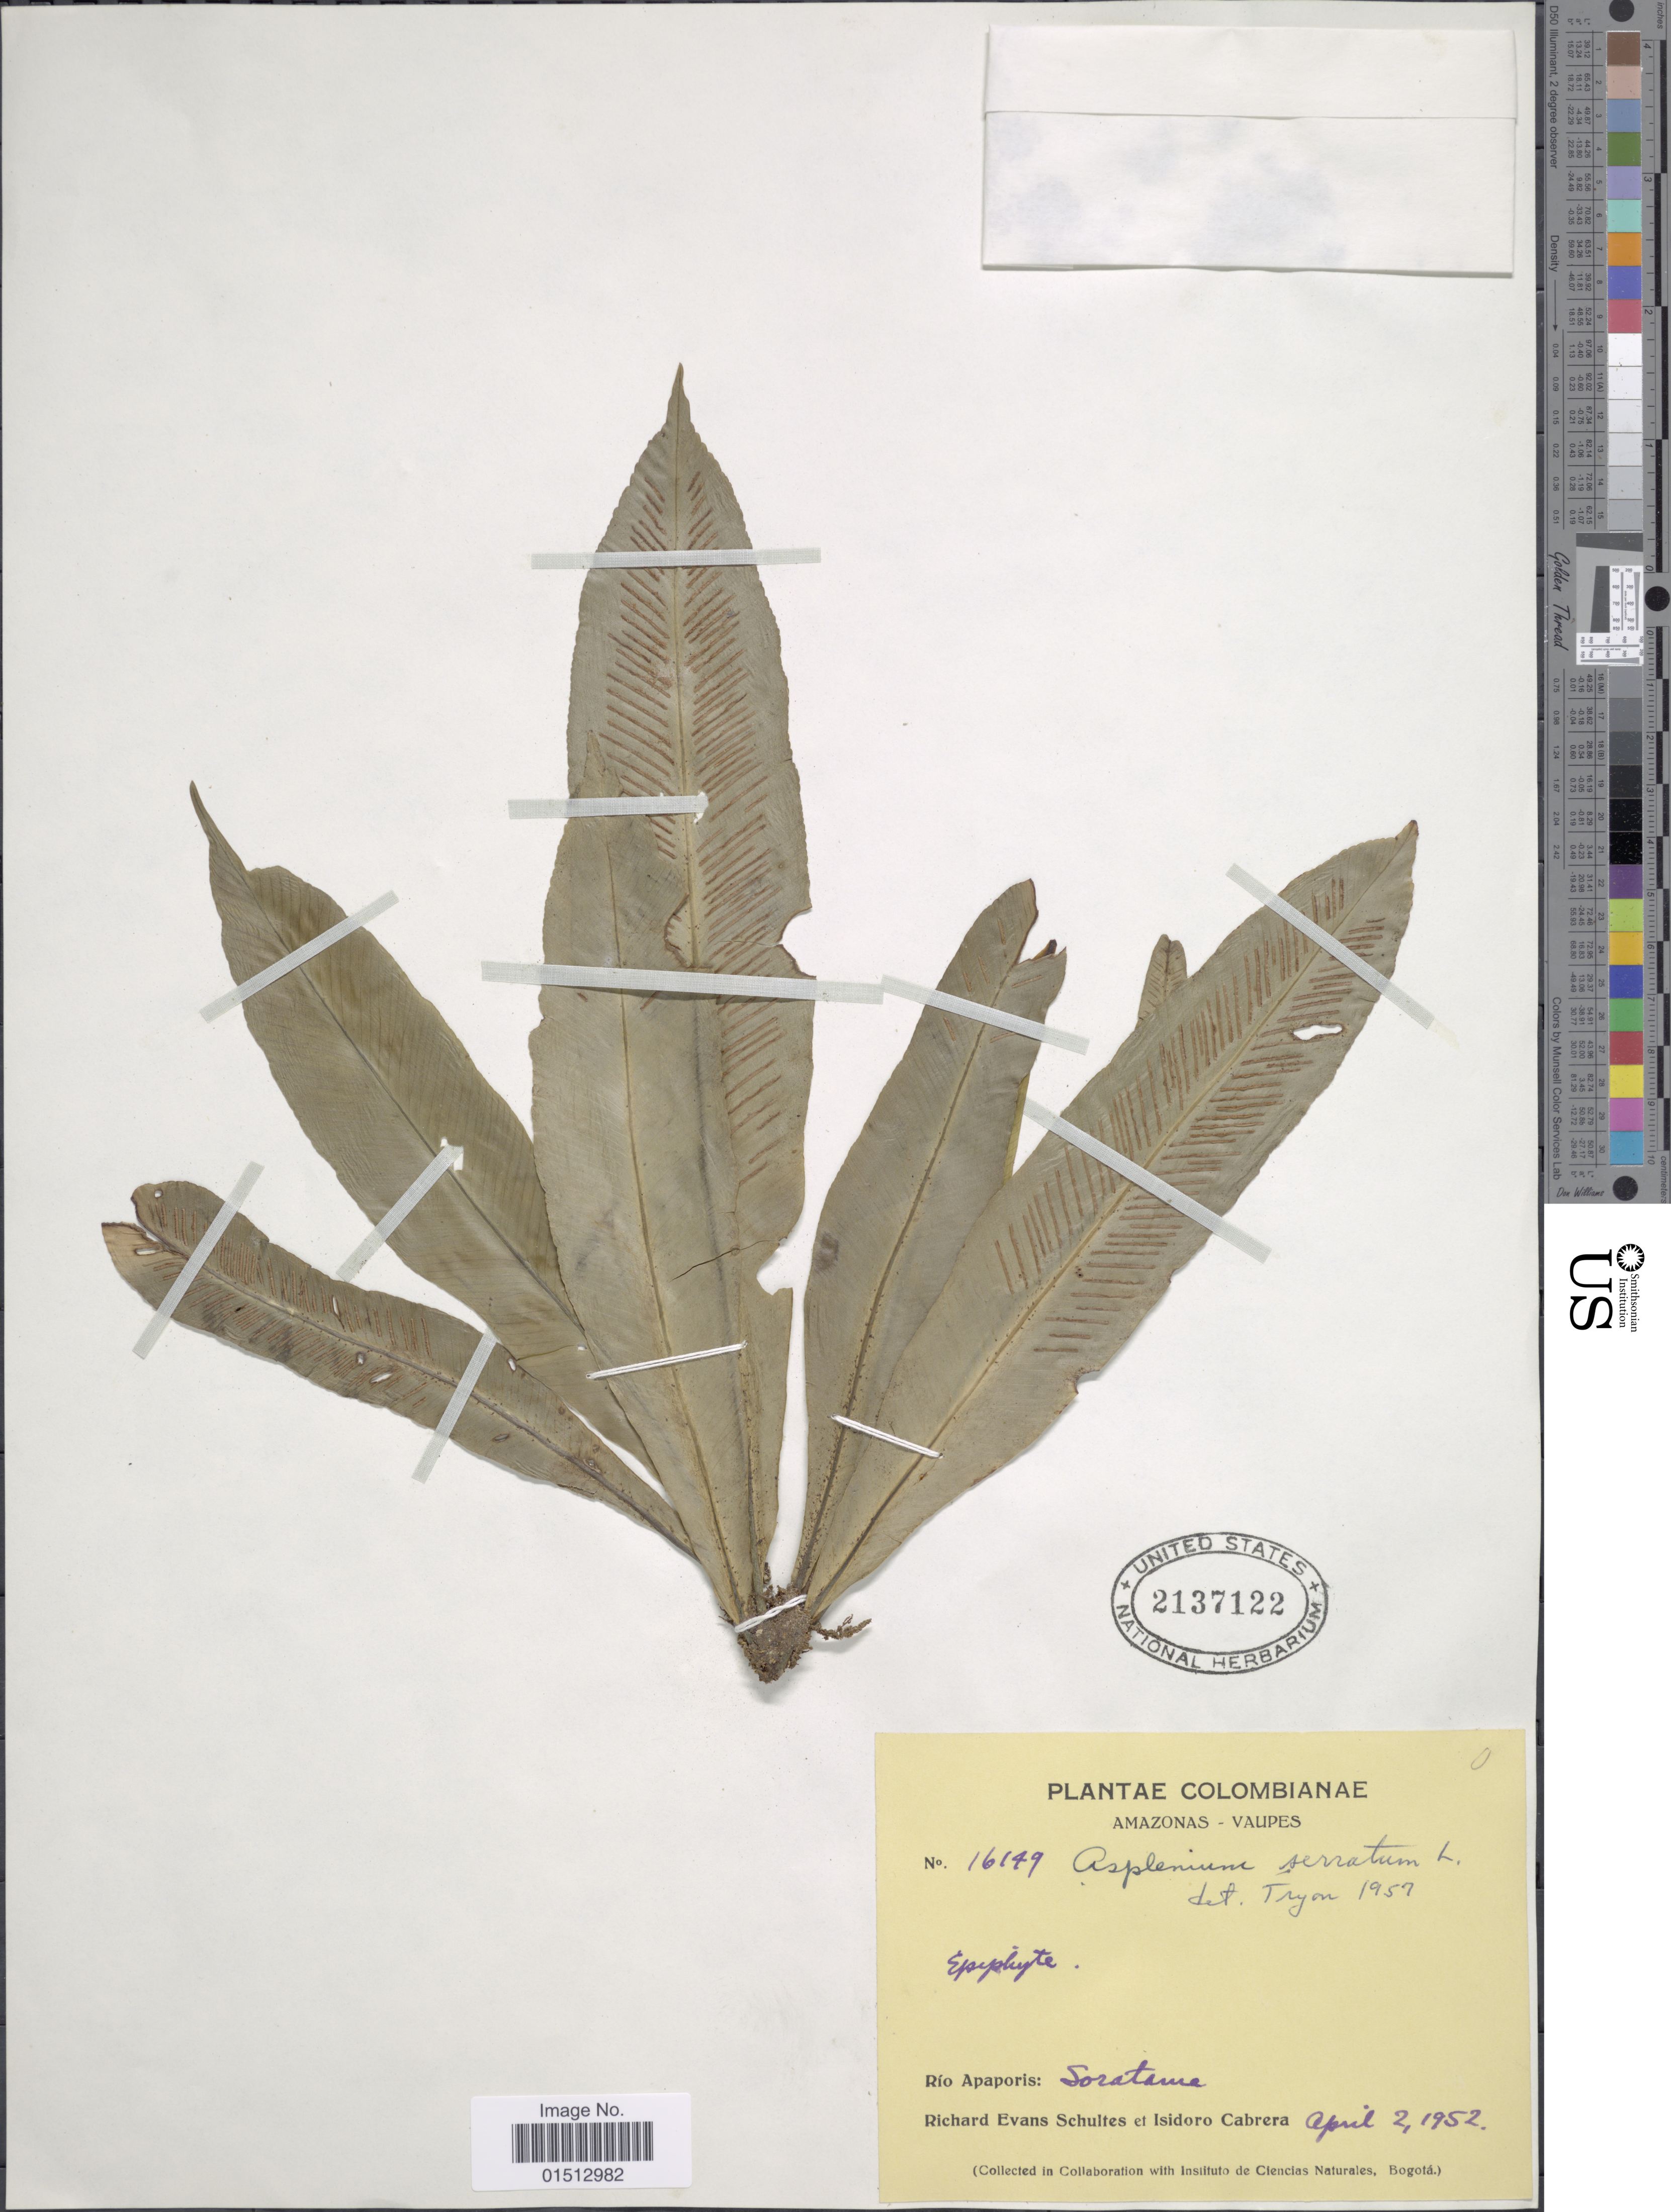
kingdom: Plantae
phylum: Tracheophyta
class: Polypodiopsida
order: Polypodiales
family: Aspleniaceae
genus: Asplenium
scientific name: Asplenium serratum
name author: L.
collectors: R. E. Schultes & I. Cabrera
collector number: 16149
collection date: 1952-04-02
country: Colombia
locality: Colombianae, Amazonas - Vaupes, Rio Apaporis: Soratama.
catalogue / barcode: US 2137122